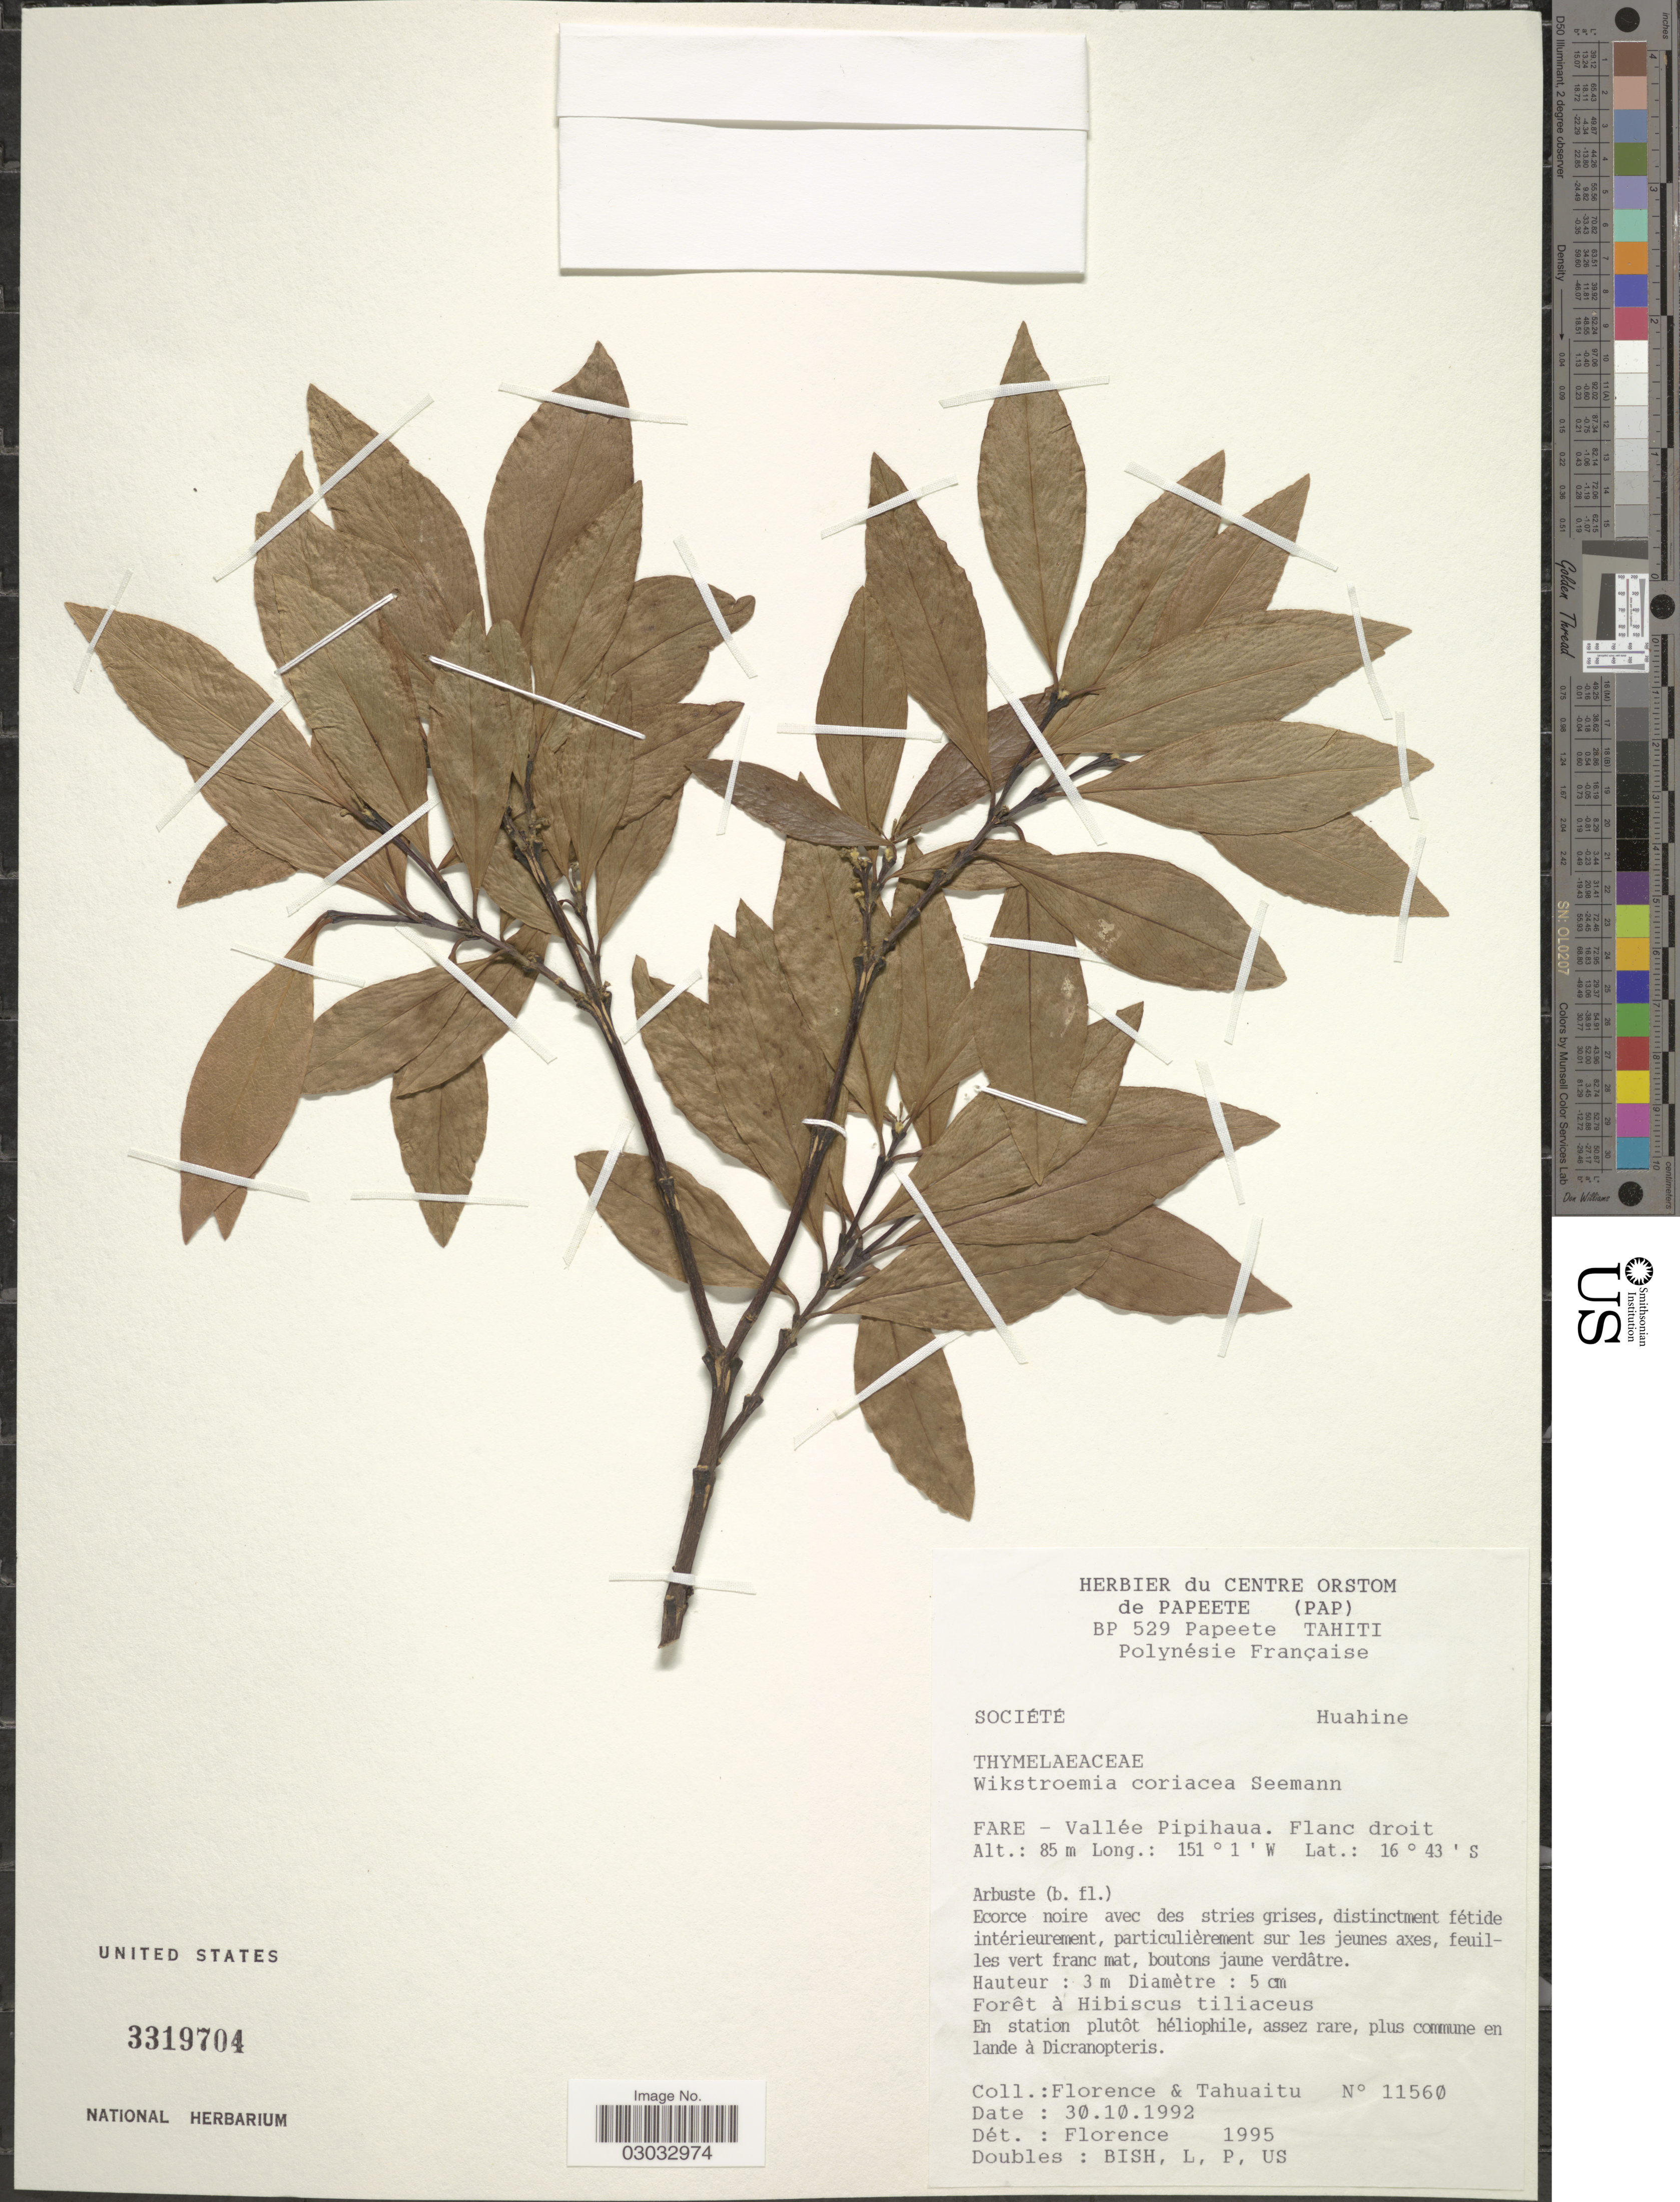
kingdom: Plantae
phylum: Tracheophyta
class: Magnoliopsida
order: Malvales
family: Thymelaeaceae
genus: Wikstroemia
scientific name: Wikstroemia coriacea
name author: Seem.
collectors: -. Florence & -. Tahuaitu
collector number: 11560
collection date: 1992-10-30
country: French Polynesia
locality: Société, Huahine, Fare - Vallée Pipihaua. Flanc droit.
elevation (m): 85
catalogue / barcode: US 3319704